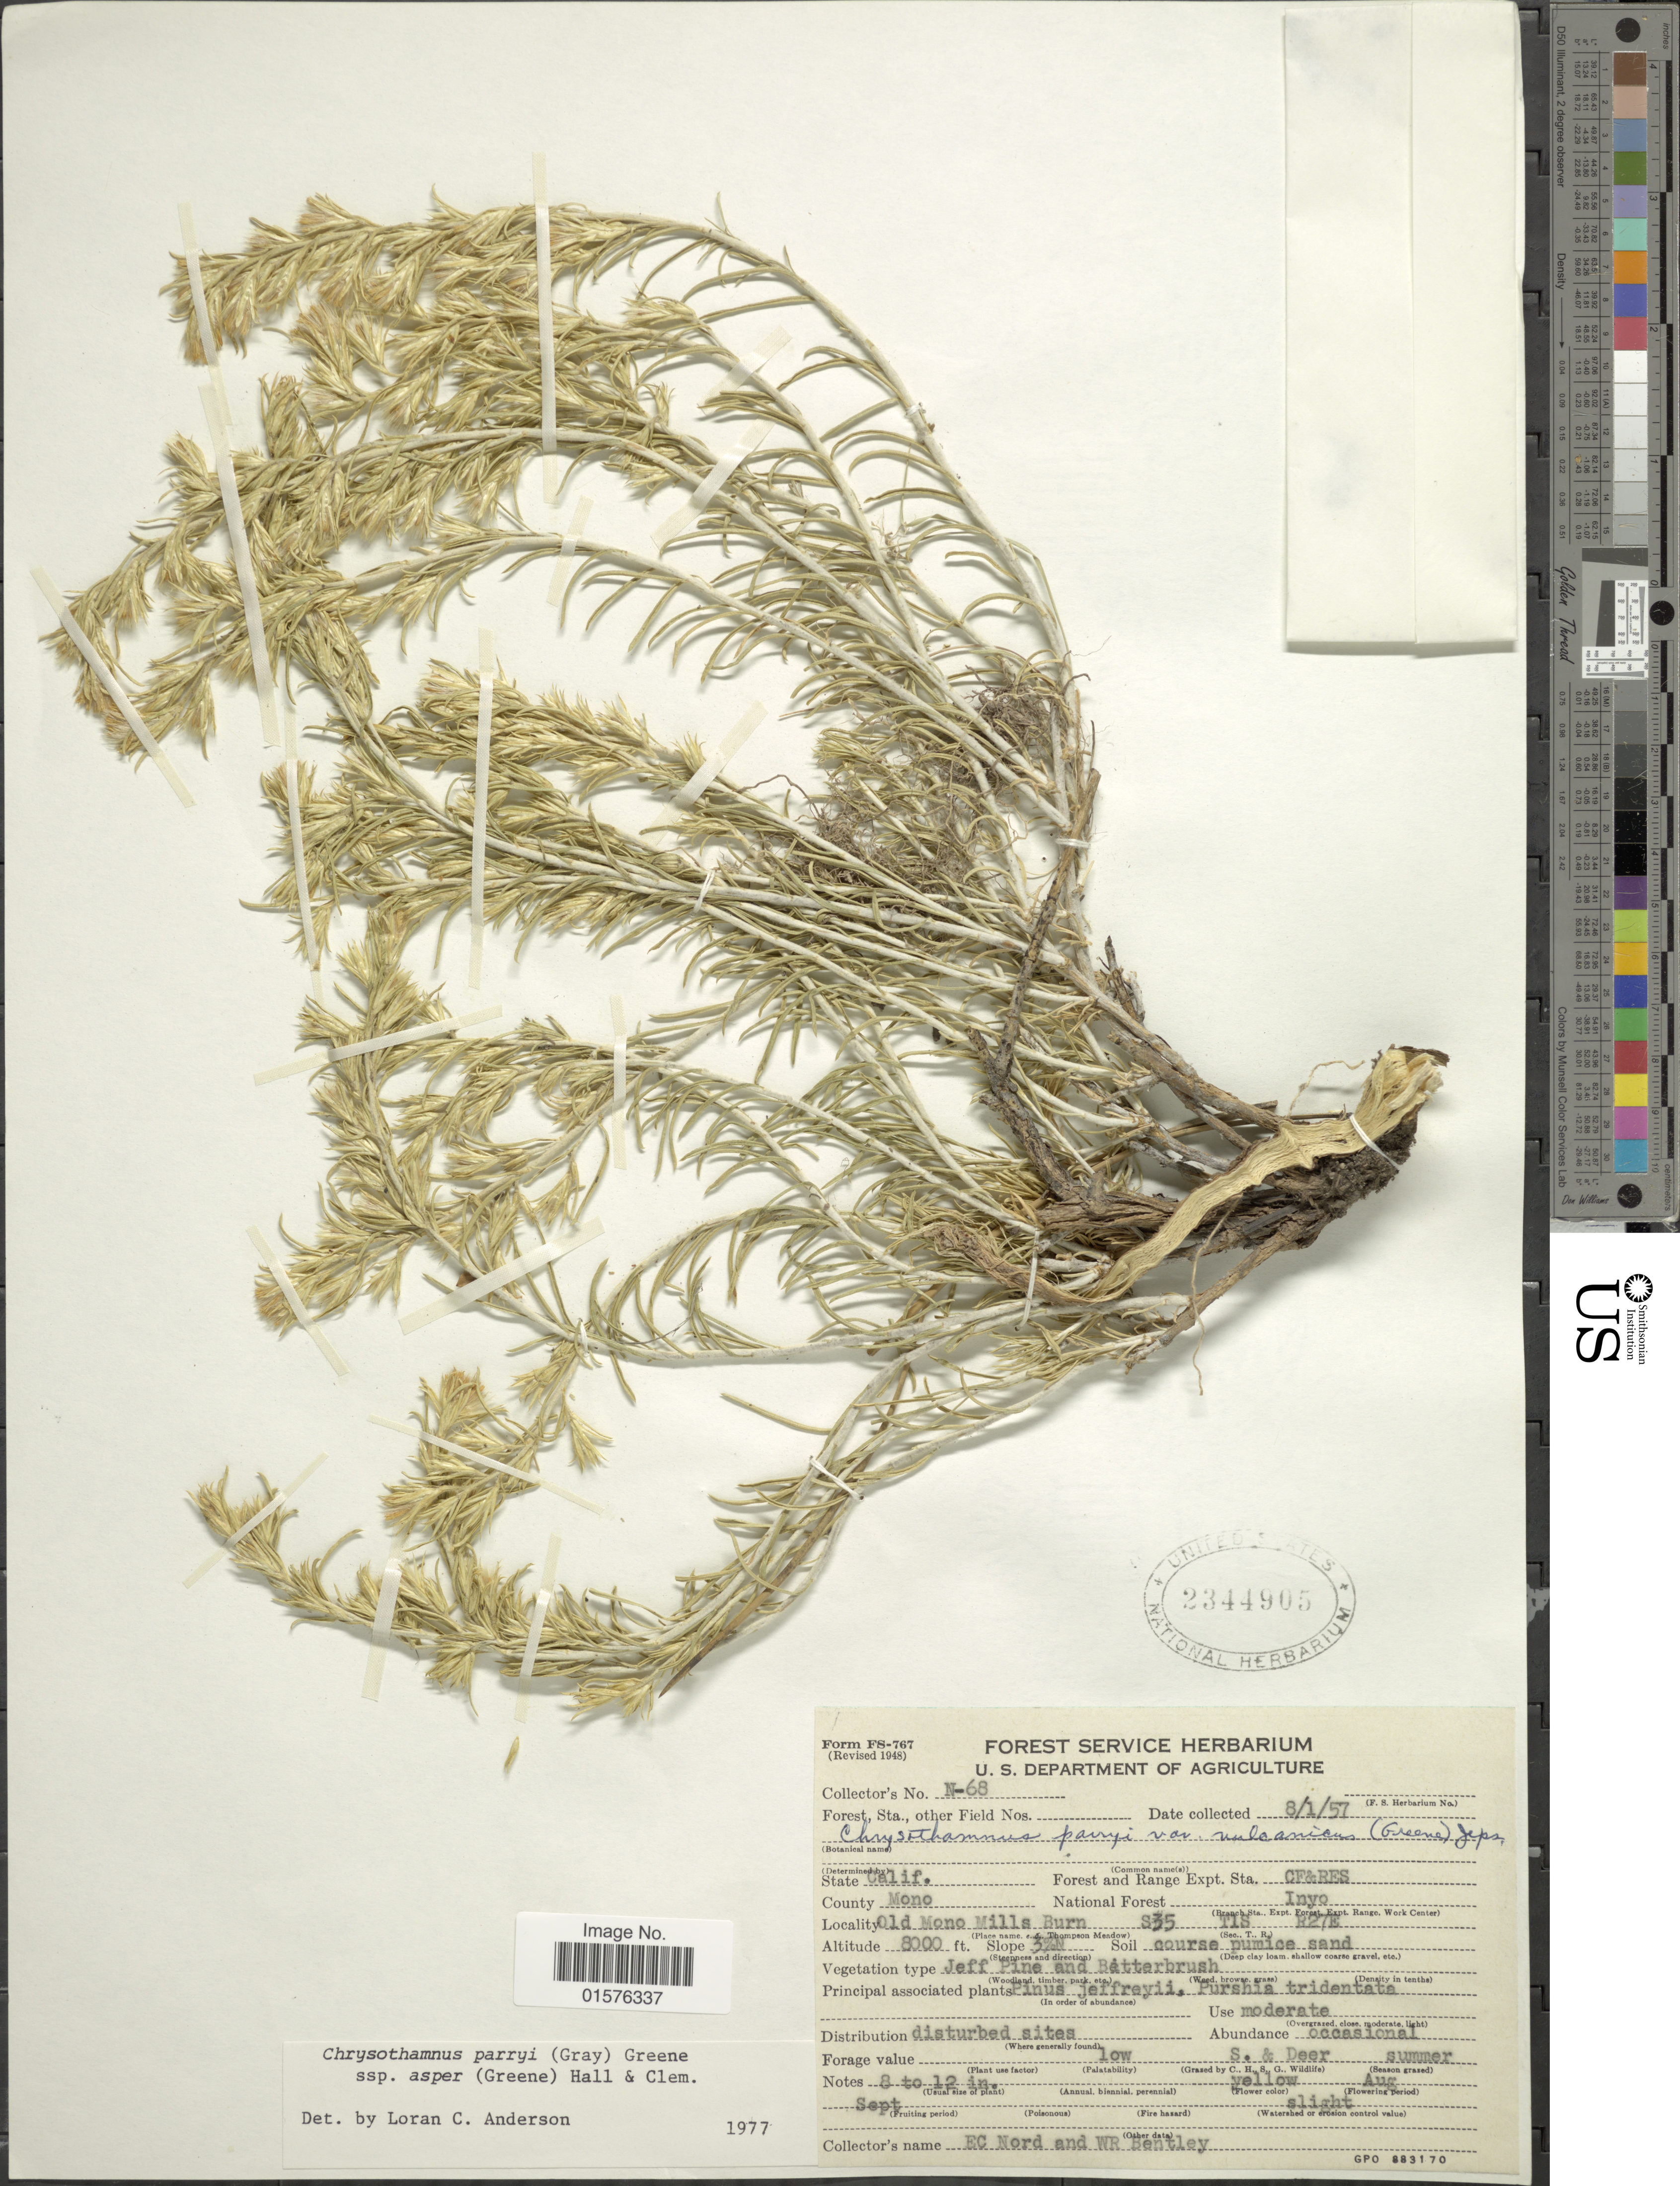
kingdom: Plantae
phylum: Tracheophyta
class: Magnoliopsida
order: Asterales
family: Asteraceae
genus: Ericameria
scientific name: Ericameria parryi var. aspera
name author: (S.W. Greene) G.L. Nesom & G.I. Baird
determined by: Urbatsch, Lowell E., Curator (LSU), Louisiana State University (UNITED STATES)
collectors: E. Nord & W. Bentley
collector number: N-68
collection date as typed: Transcribed d/m/y: 1/8/57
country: United States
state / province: California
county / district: Mono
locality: County Mono, Inyo, Old Mono Mills Burn S35 T1S R27E.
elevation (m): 2438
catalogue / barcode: US 2344905